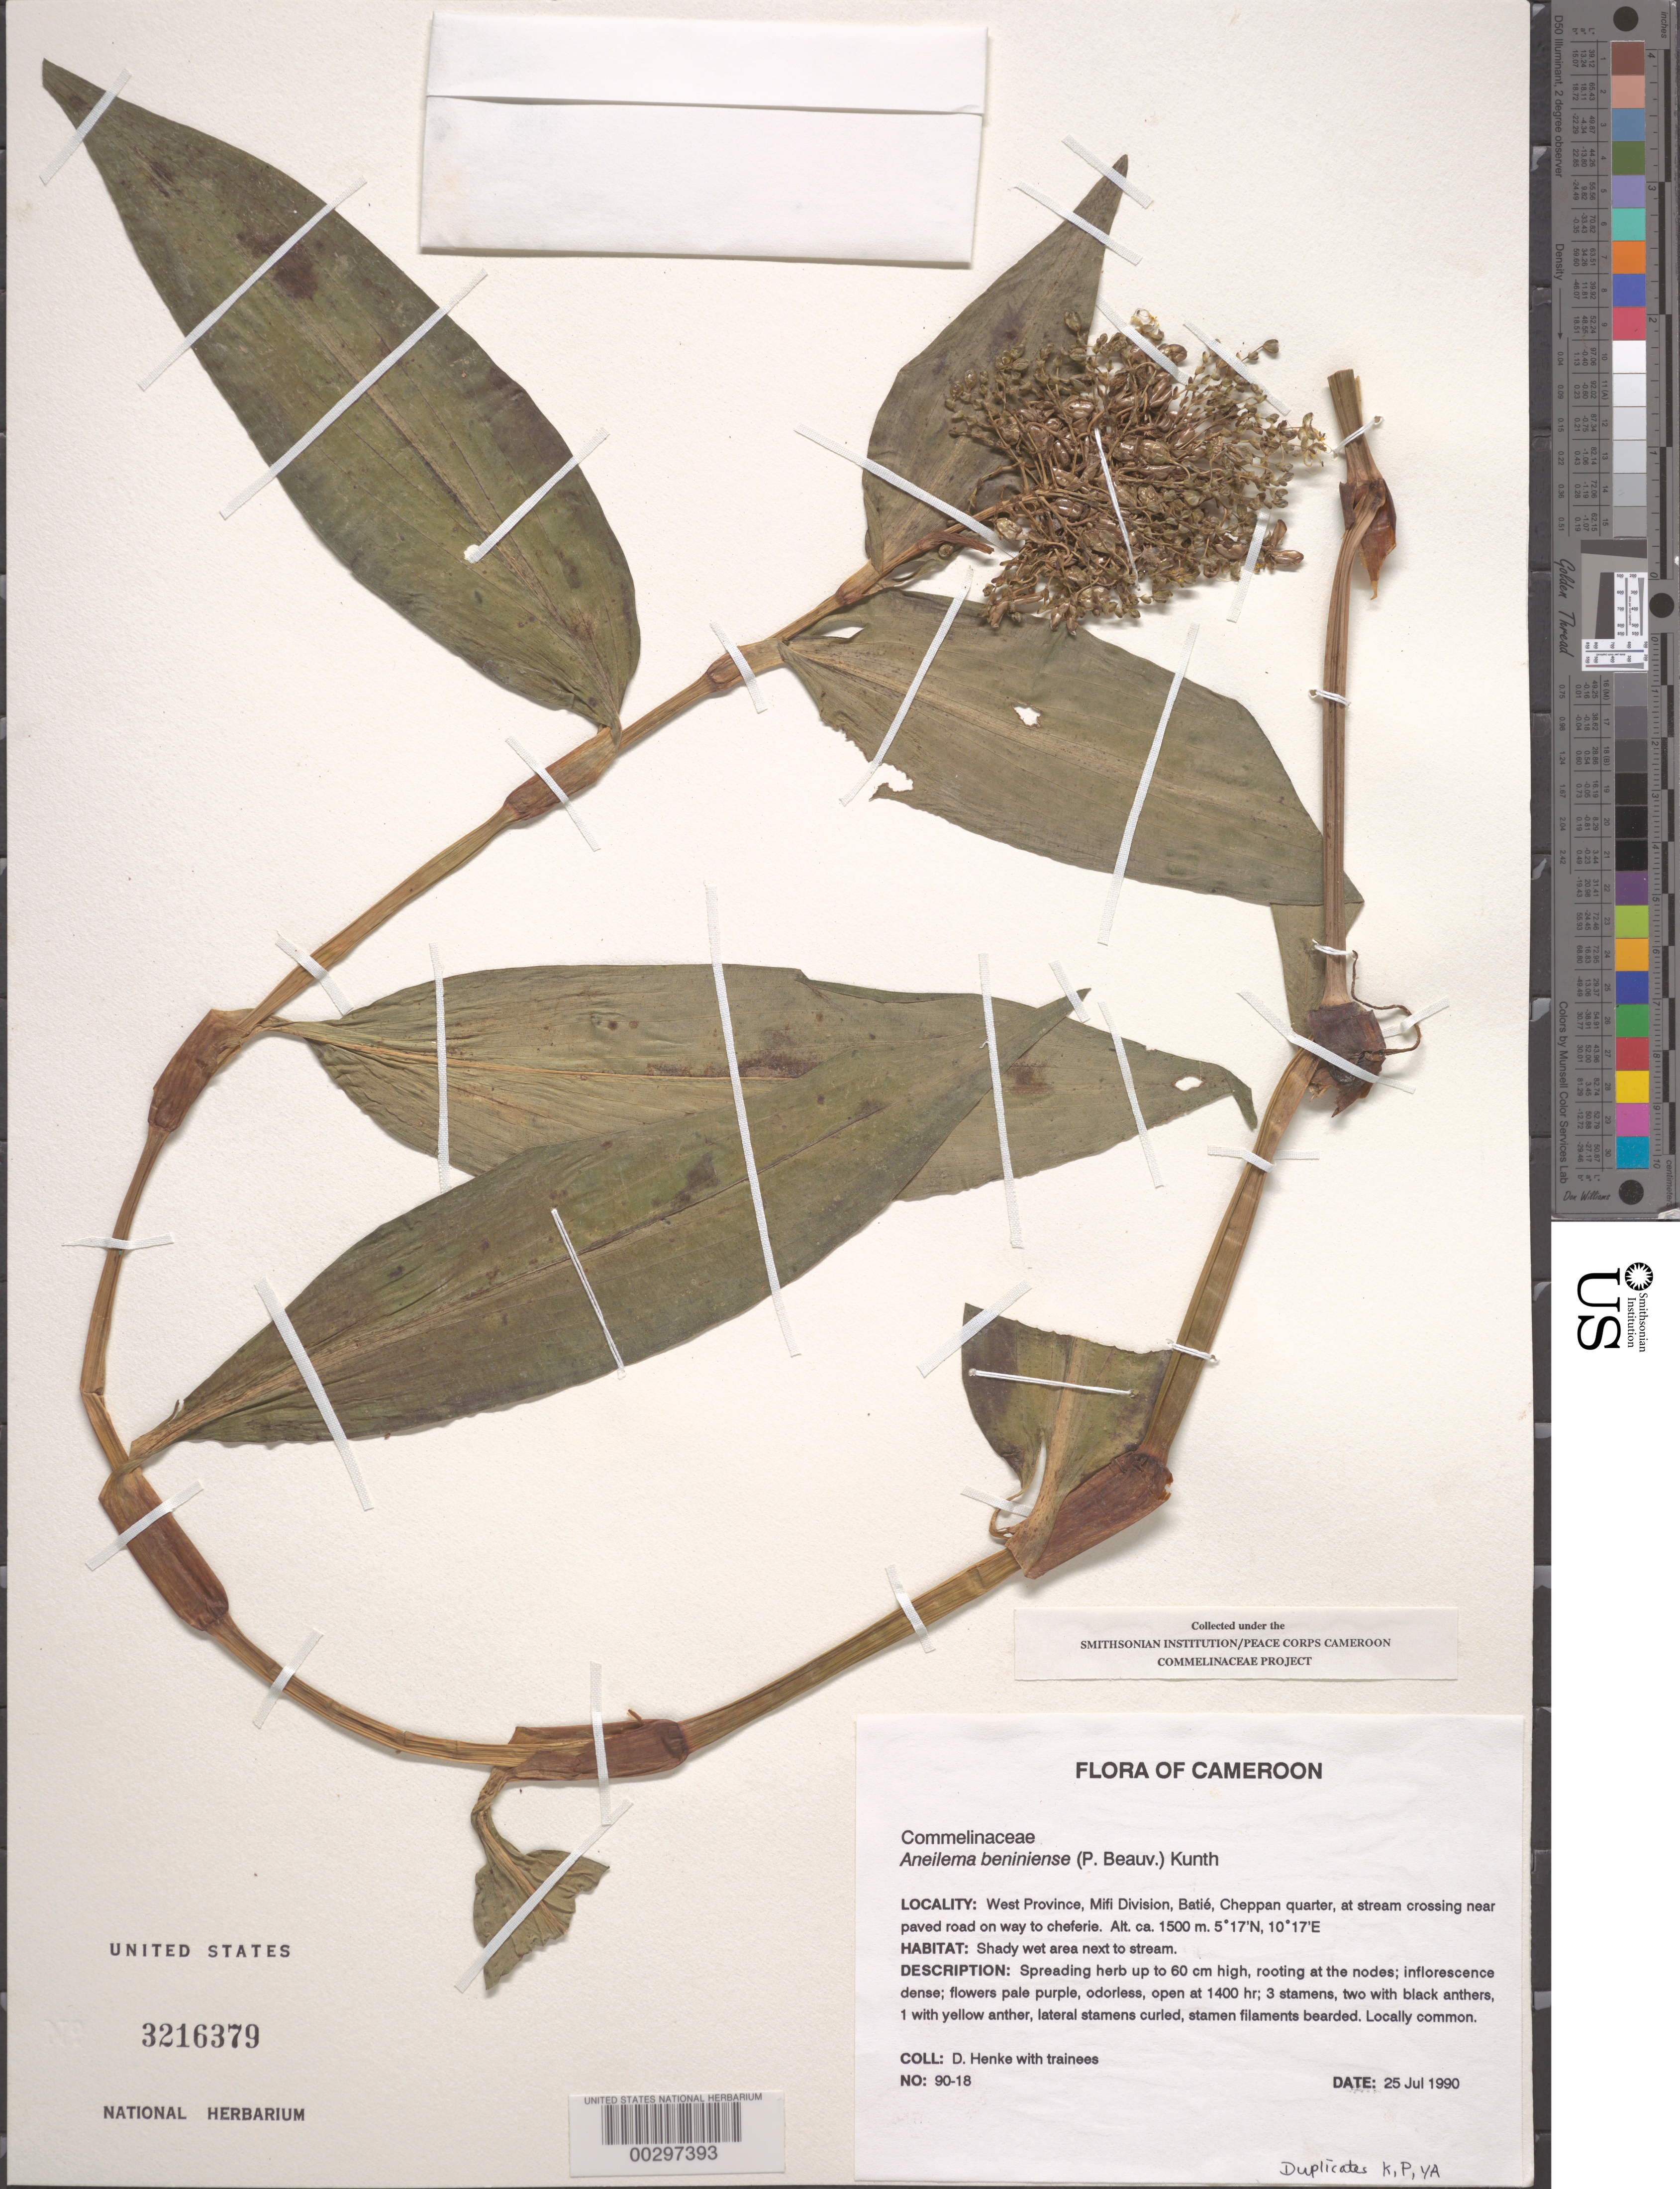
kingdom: Plantae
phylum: Tracheophyta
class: Liliopsida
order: Commelinales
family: Commelinaceae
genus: Aneilema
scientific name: Aneilema beniniense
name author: (P. Beauv.) Kunth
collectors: D. Henke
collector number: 90-18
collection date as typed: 25 Jul 1990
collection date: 1990-07-25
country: Cameroon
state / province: Ouest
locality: Mifi, batie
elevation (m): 1500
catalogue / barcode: US 3216379